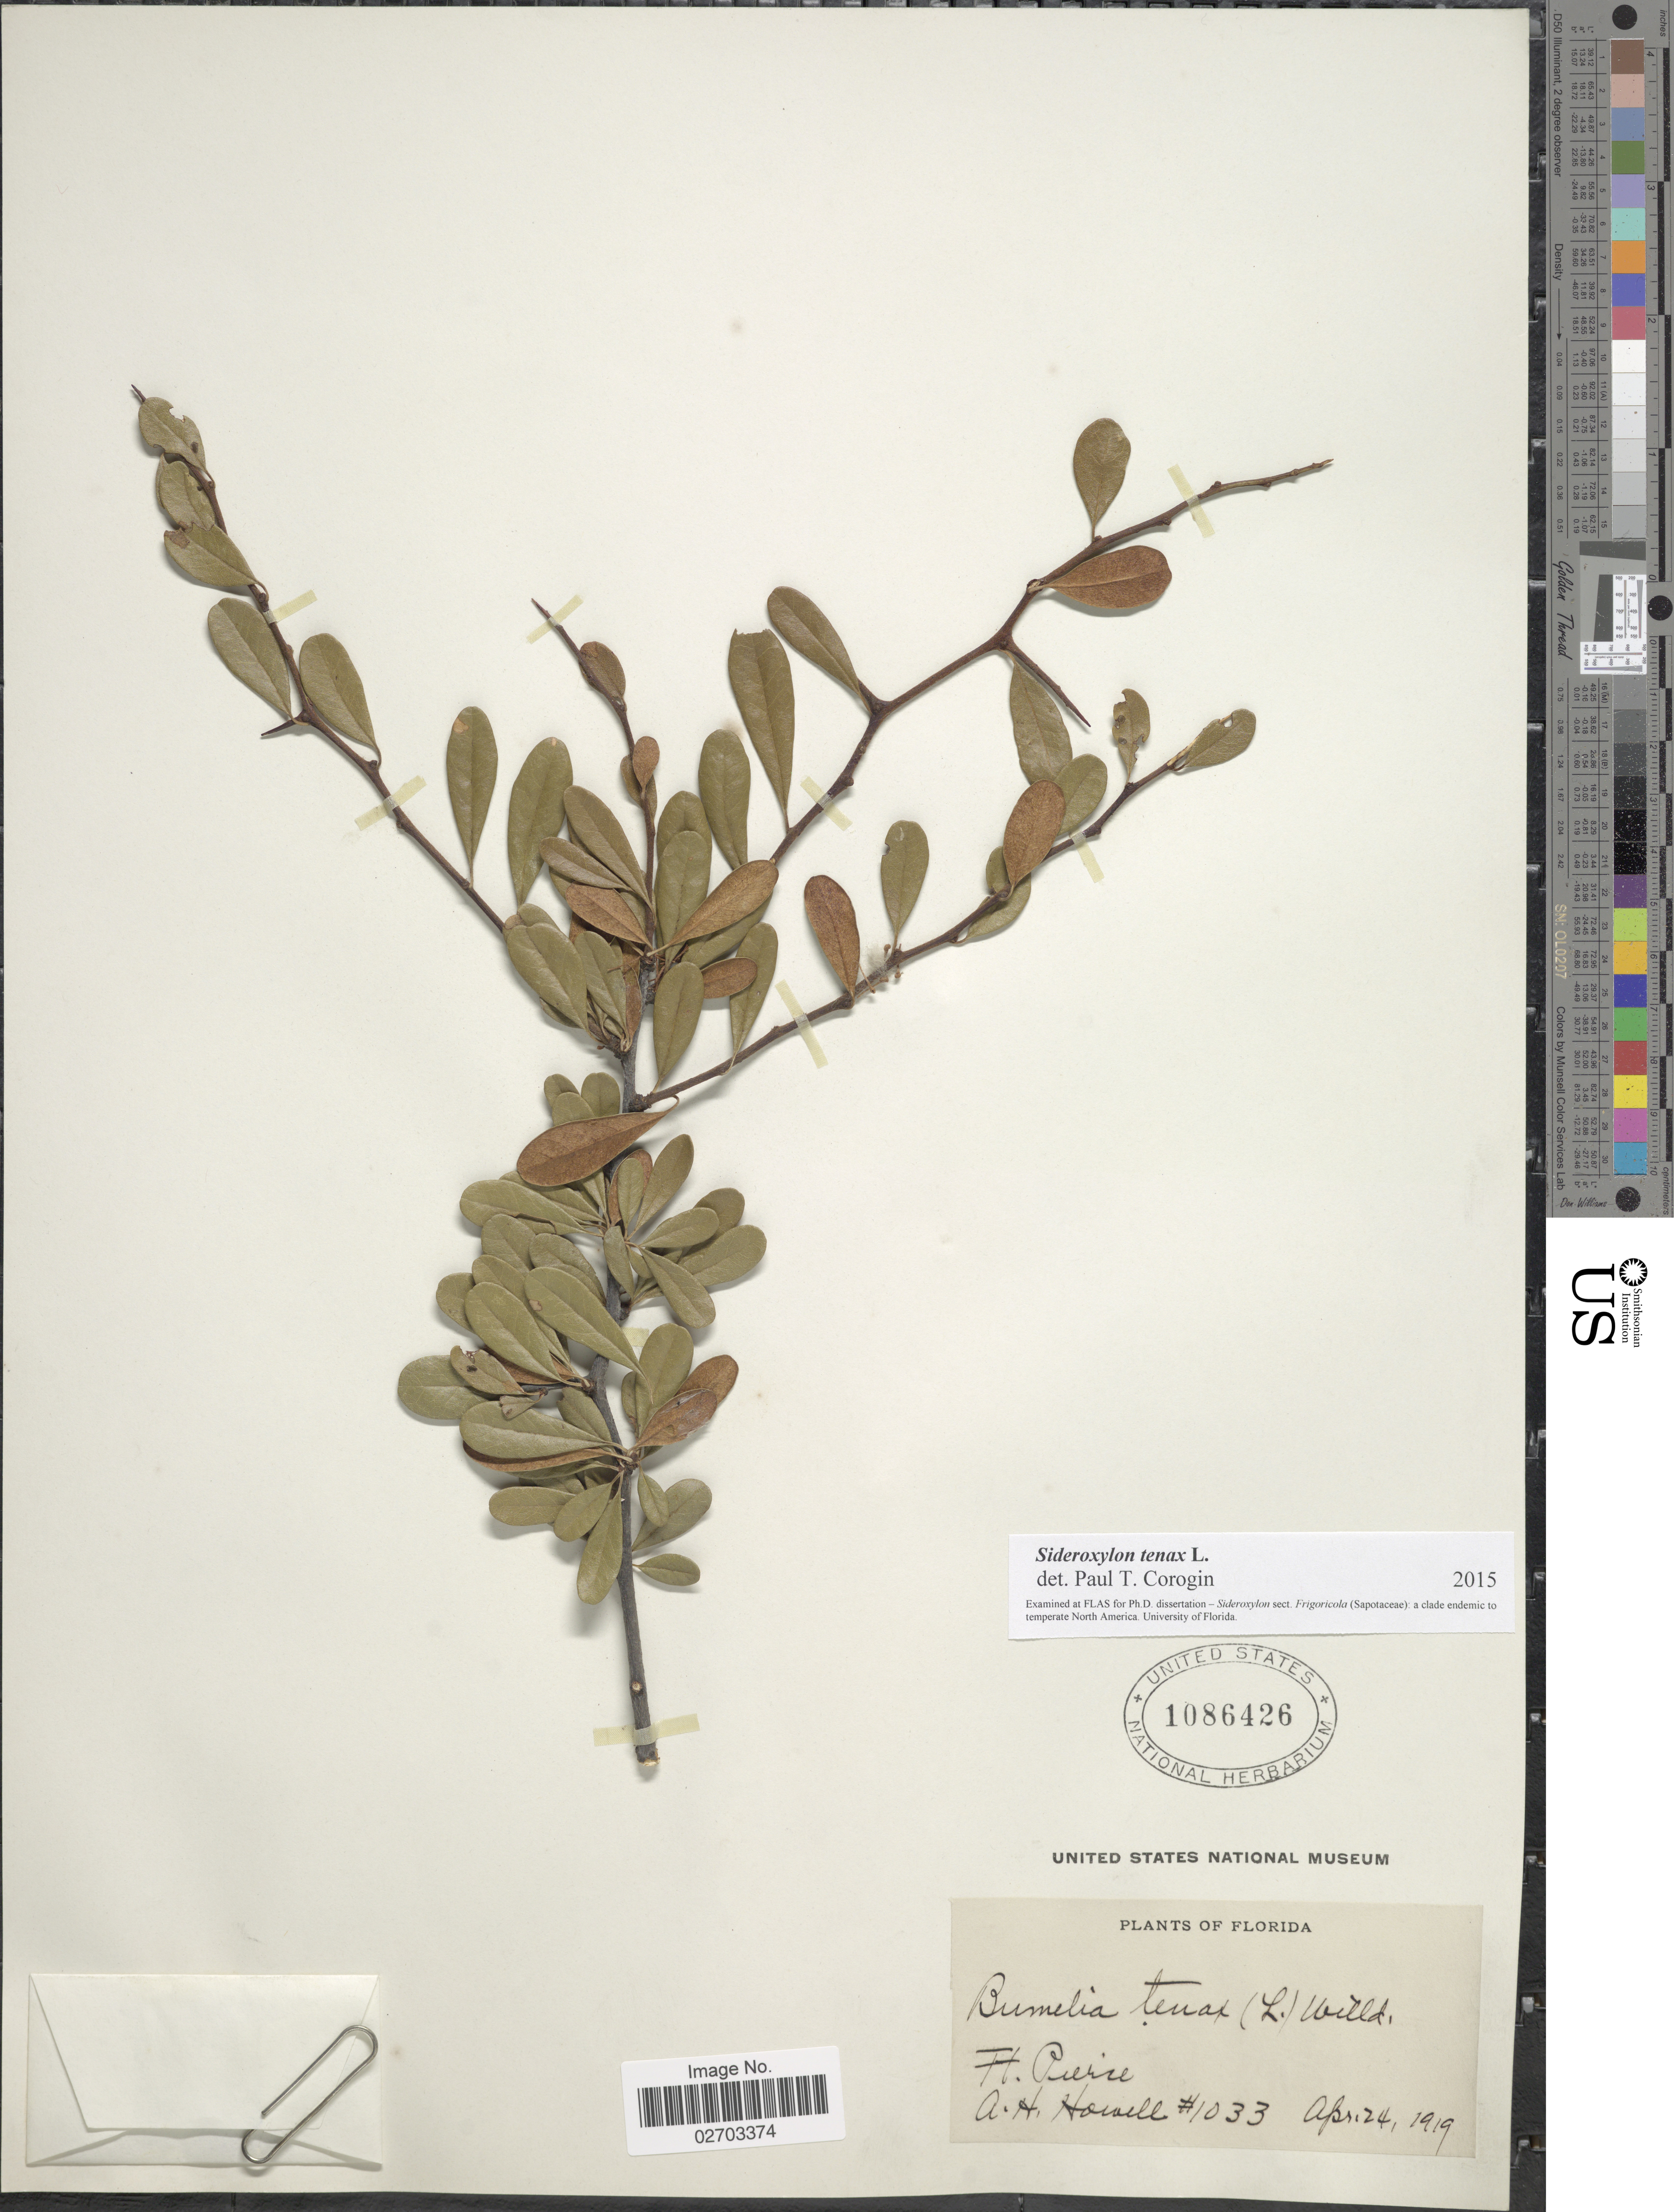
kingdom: Plantae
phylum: Tracheophyta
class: Magnoliopsida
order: Ericales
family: Sapotaceae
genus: Sideroxylon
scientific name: Sideroxylon tenax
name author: L.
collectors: A. Howell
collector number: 1033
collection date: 1919-04-24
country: United States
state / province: Florida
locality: Ft. Pierce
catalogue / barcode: US 1086426